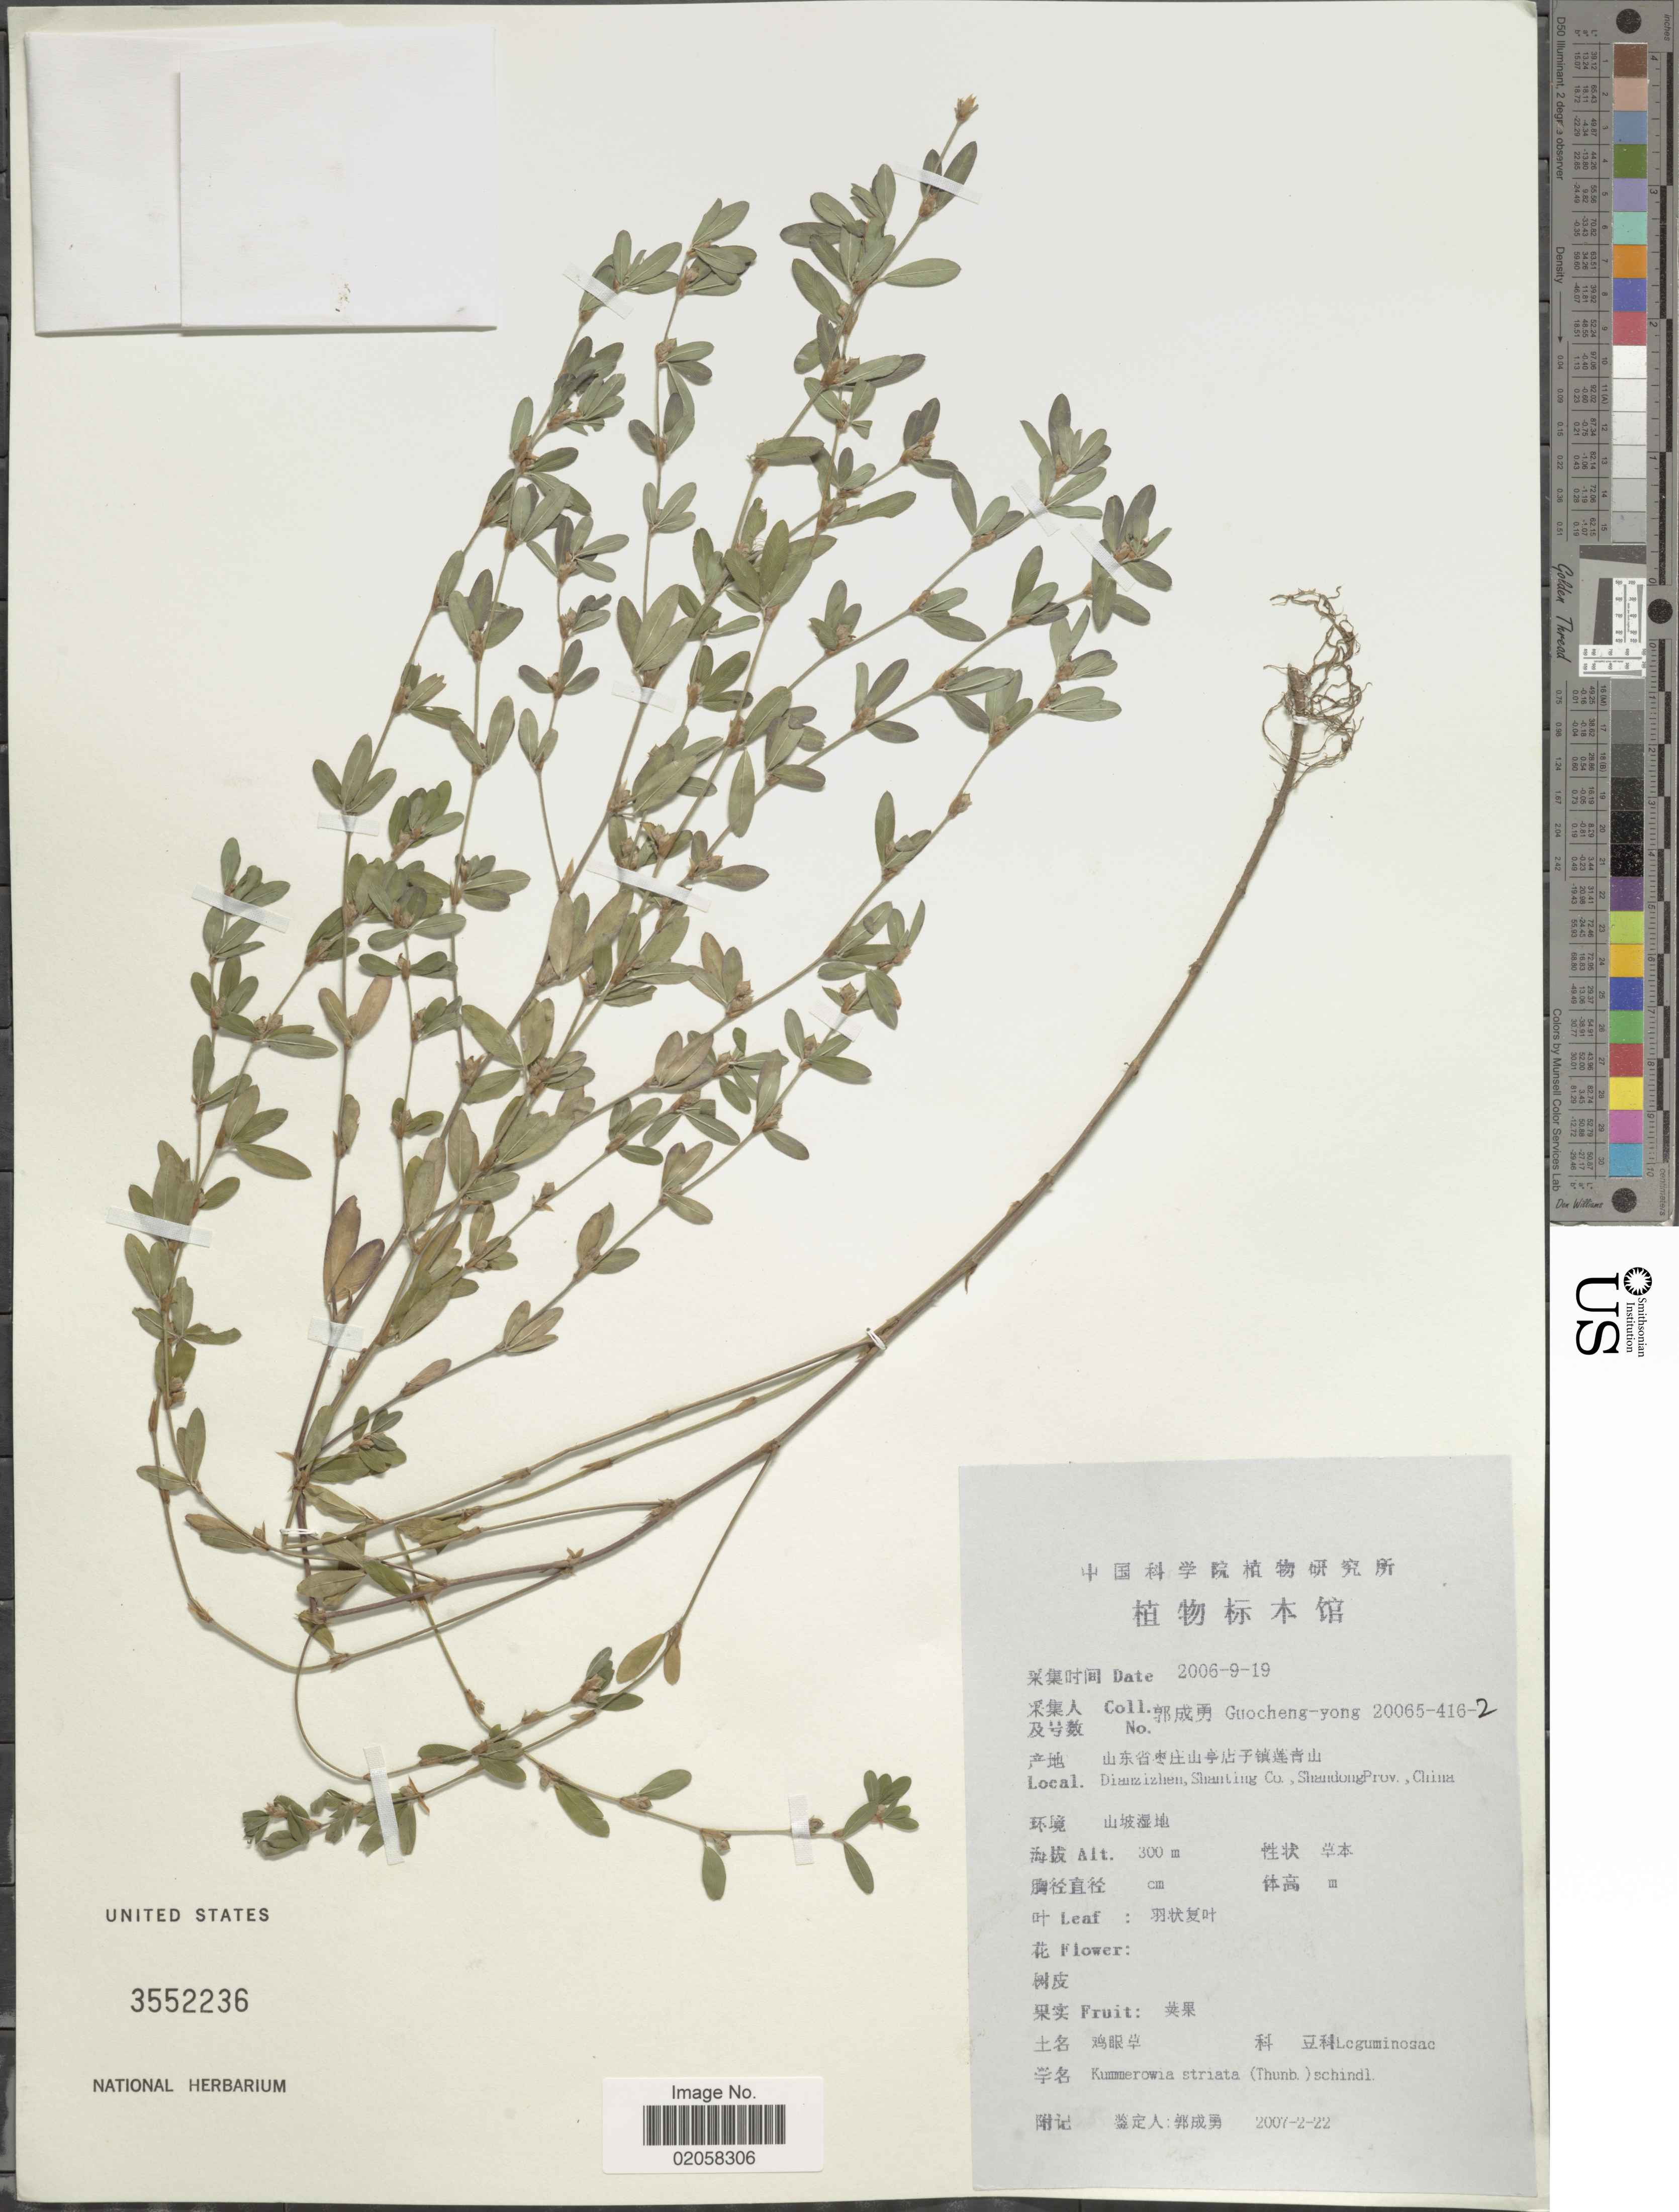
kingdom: Plantae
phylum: Tracheophyta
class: Magnoliopsida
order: Fabales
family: Fabaceae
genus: Kummerowia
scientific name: Kummerowia striata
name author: (Thunb.) Schindl.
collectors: Guo cheng-yong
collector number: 20065-416-2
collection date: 2006-09-19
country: China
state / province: Shandong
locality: Dianzizhen, Shanting Co.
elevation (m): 300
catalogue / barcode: US 3552236